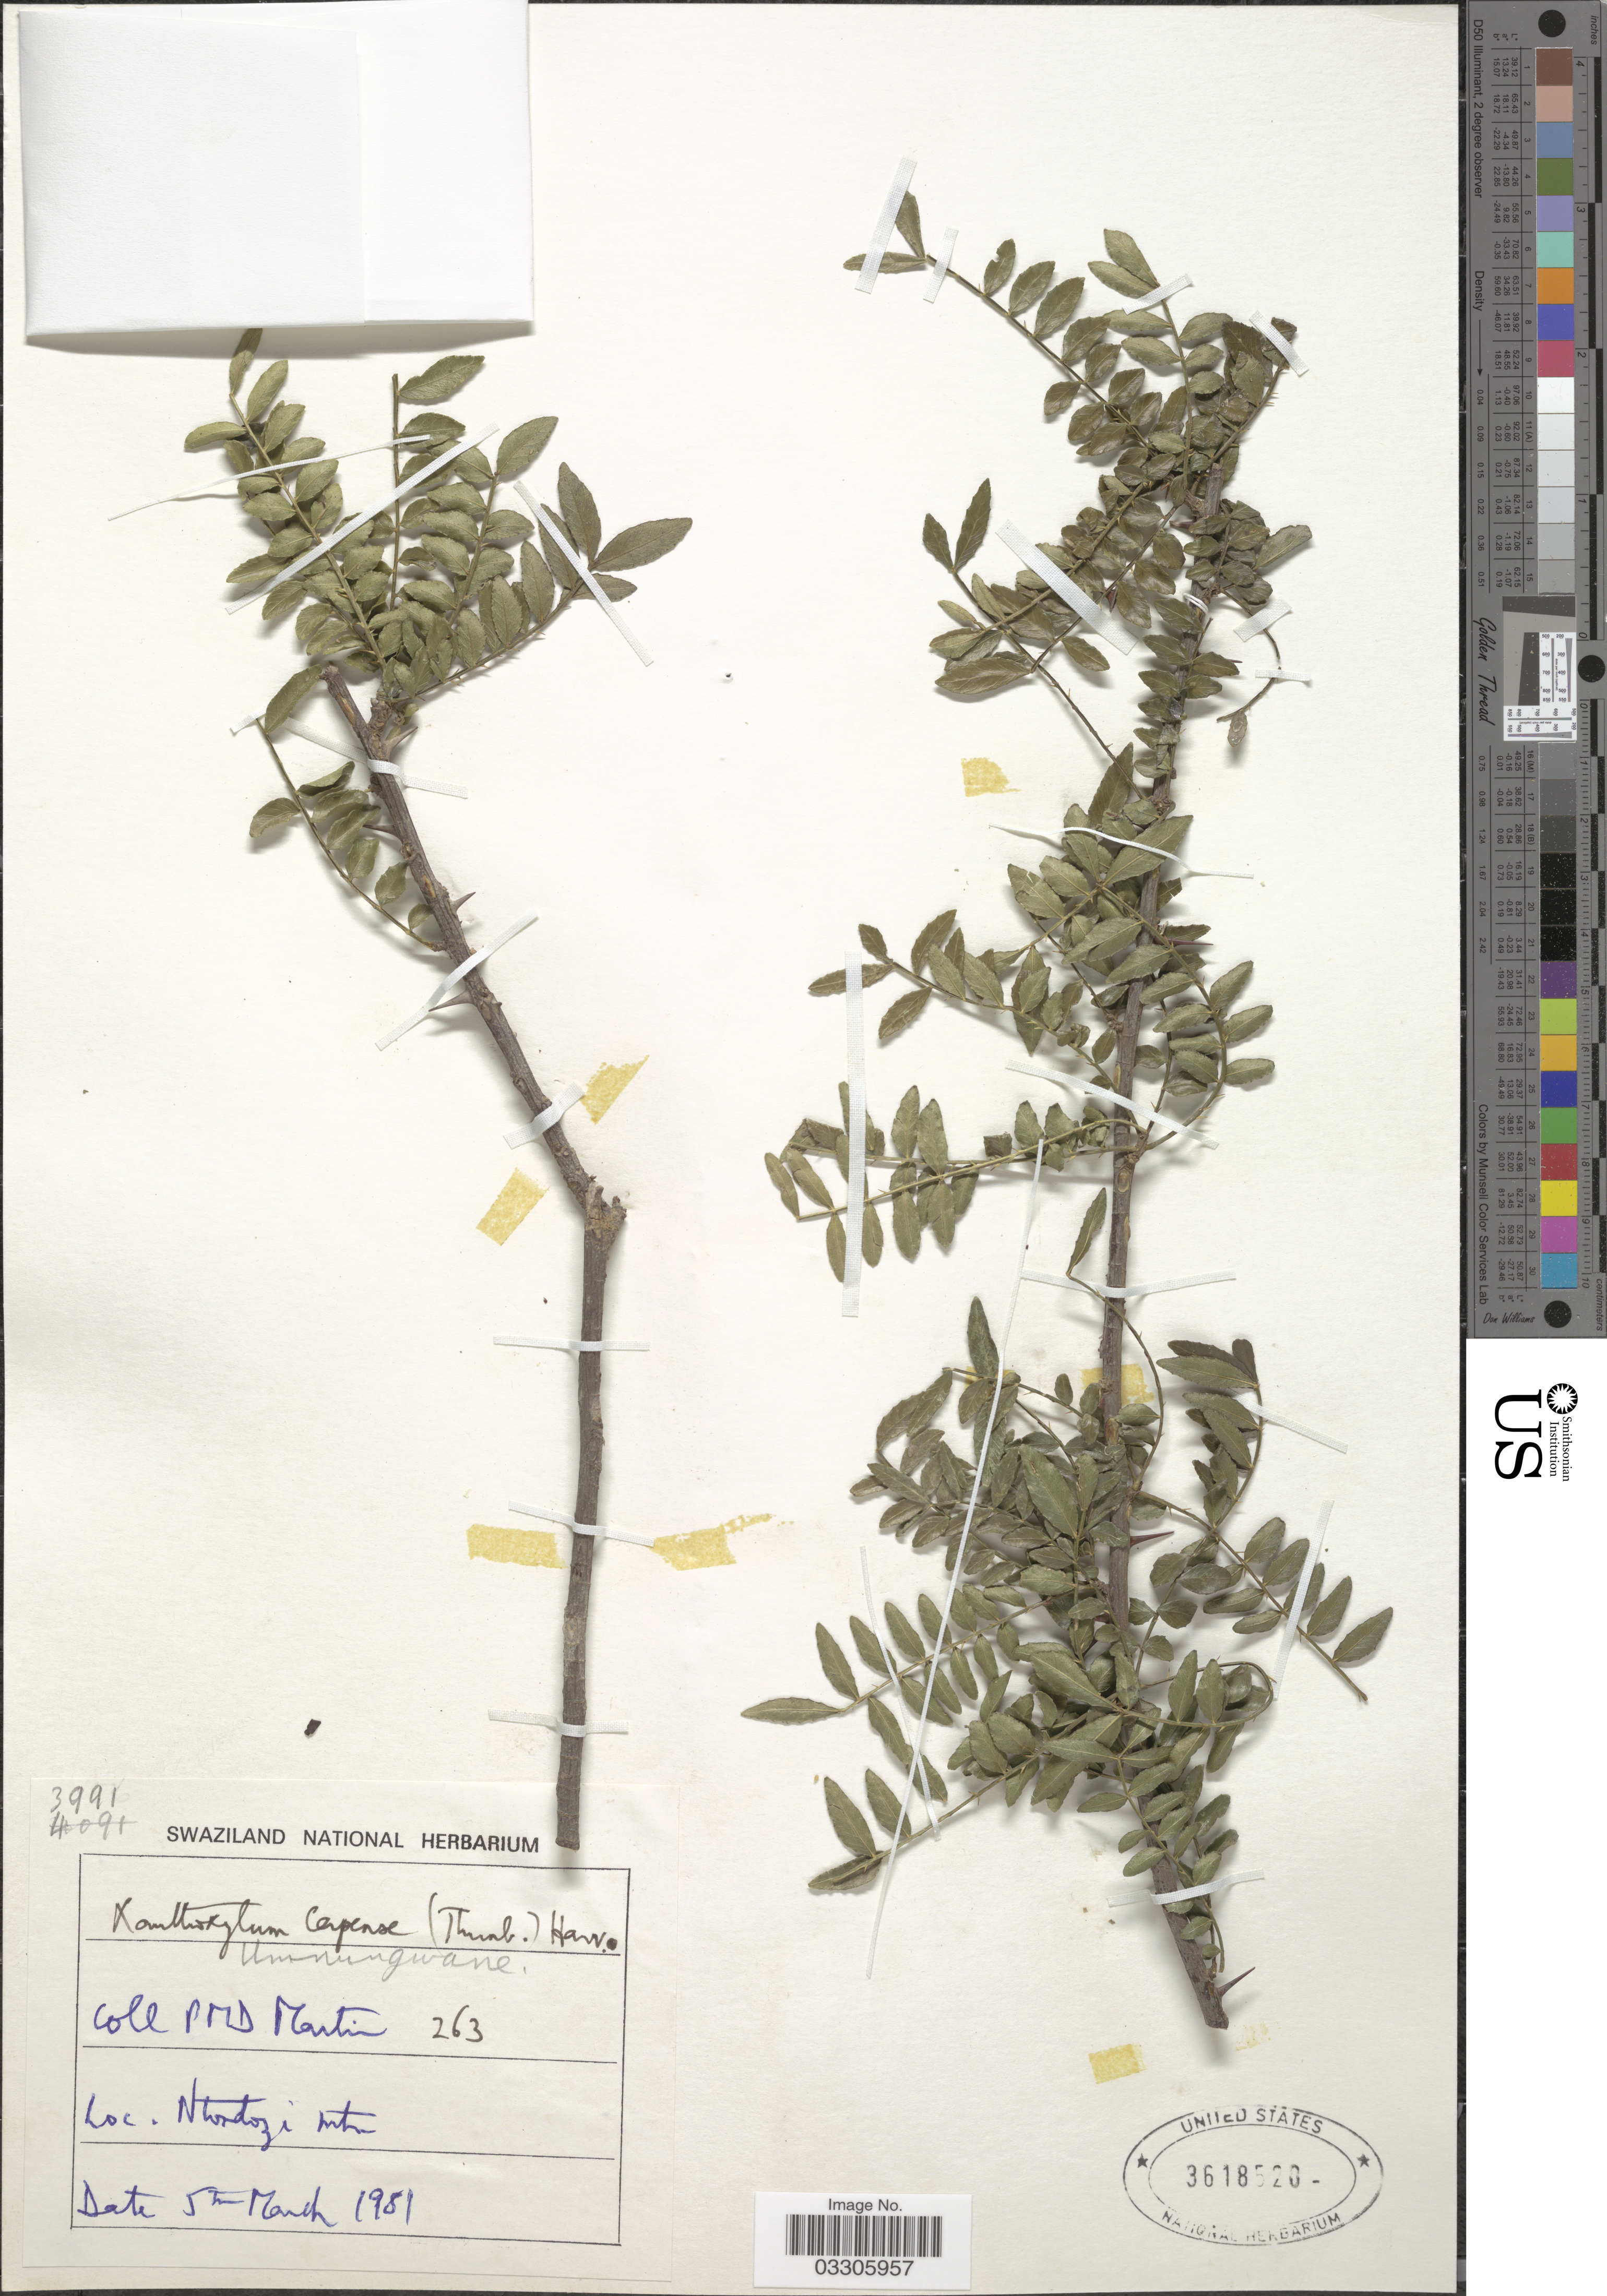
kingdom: Plantae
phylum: Tracheophyta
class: Magnoliopsida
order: Sapindales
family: Rutaceae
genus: Zanthoxylum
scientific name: Zanthoxylum capense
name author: (Thunb.) Harv.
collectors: P. M. D. Martin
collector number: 263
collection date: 1981-03-05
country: Eswatini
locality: Ntondozi mtn.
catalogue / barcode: US 3618520